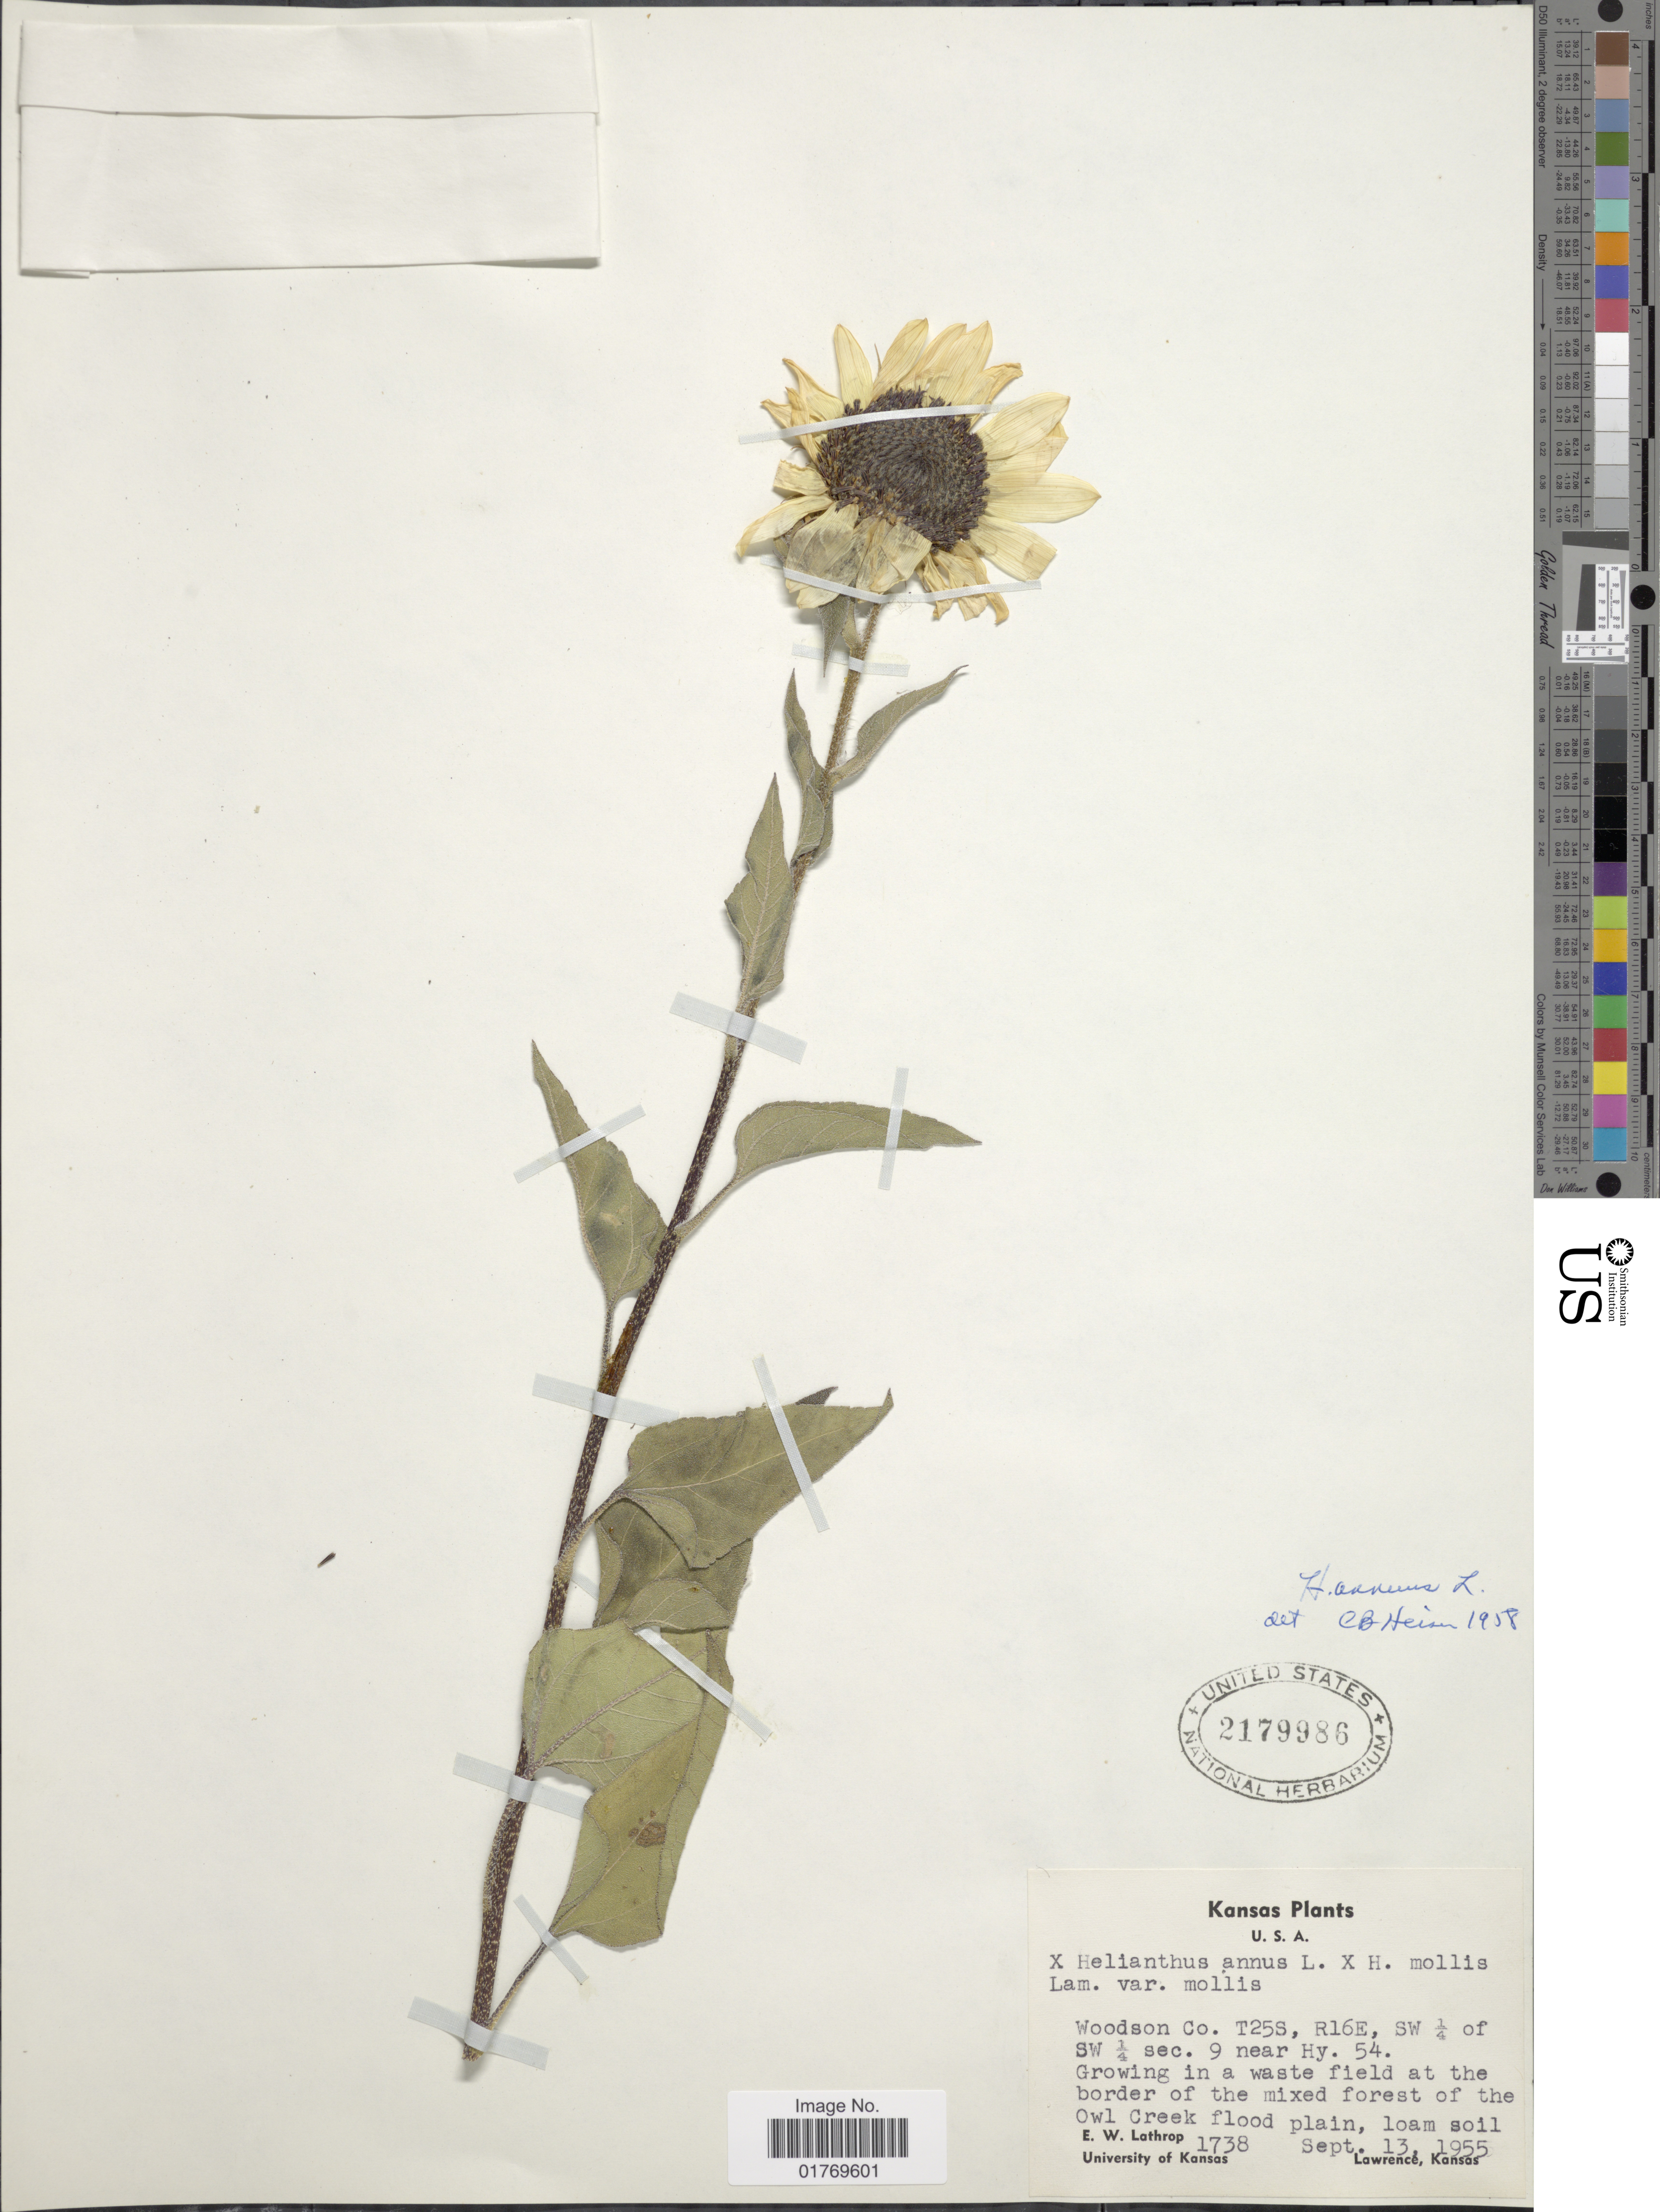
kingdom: Plantae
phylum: Tracheophyta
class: Magnoliopsida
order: Asterales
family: Asteraceae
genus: Helianthus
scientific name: Helianthus annuus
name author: L.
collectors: E. W. Lathrop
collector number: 1738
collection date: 1955-09-13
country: United States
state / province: Kansas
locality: Woodson Co. T25S. R16E, SW ¼ of SW ¼ sec. 9 near Hy. 54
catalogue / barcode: US 2179986